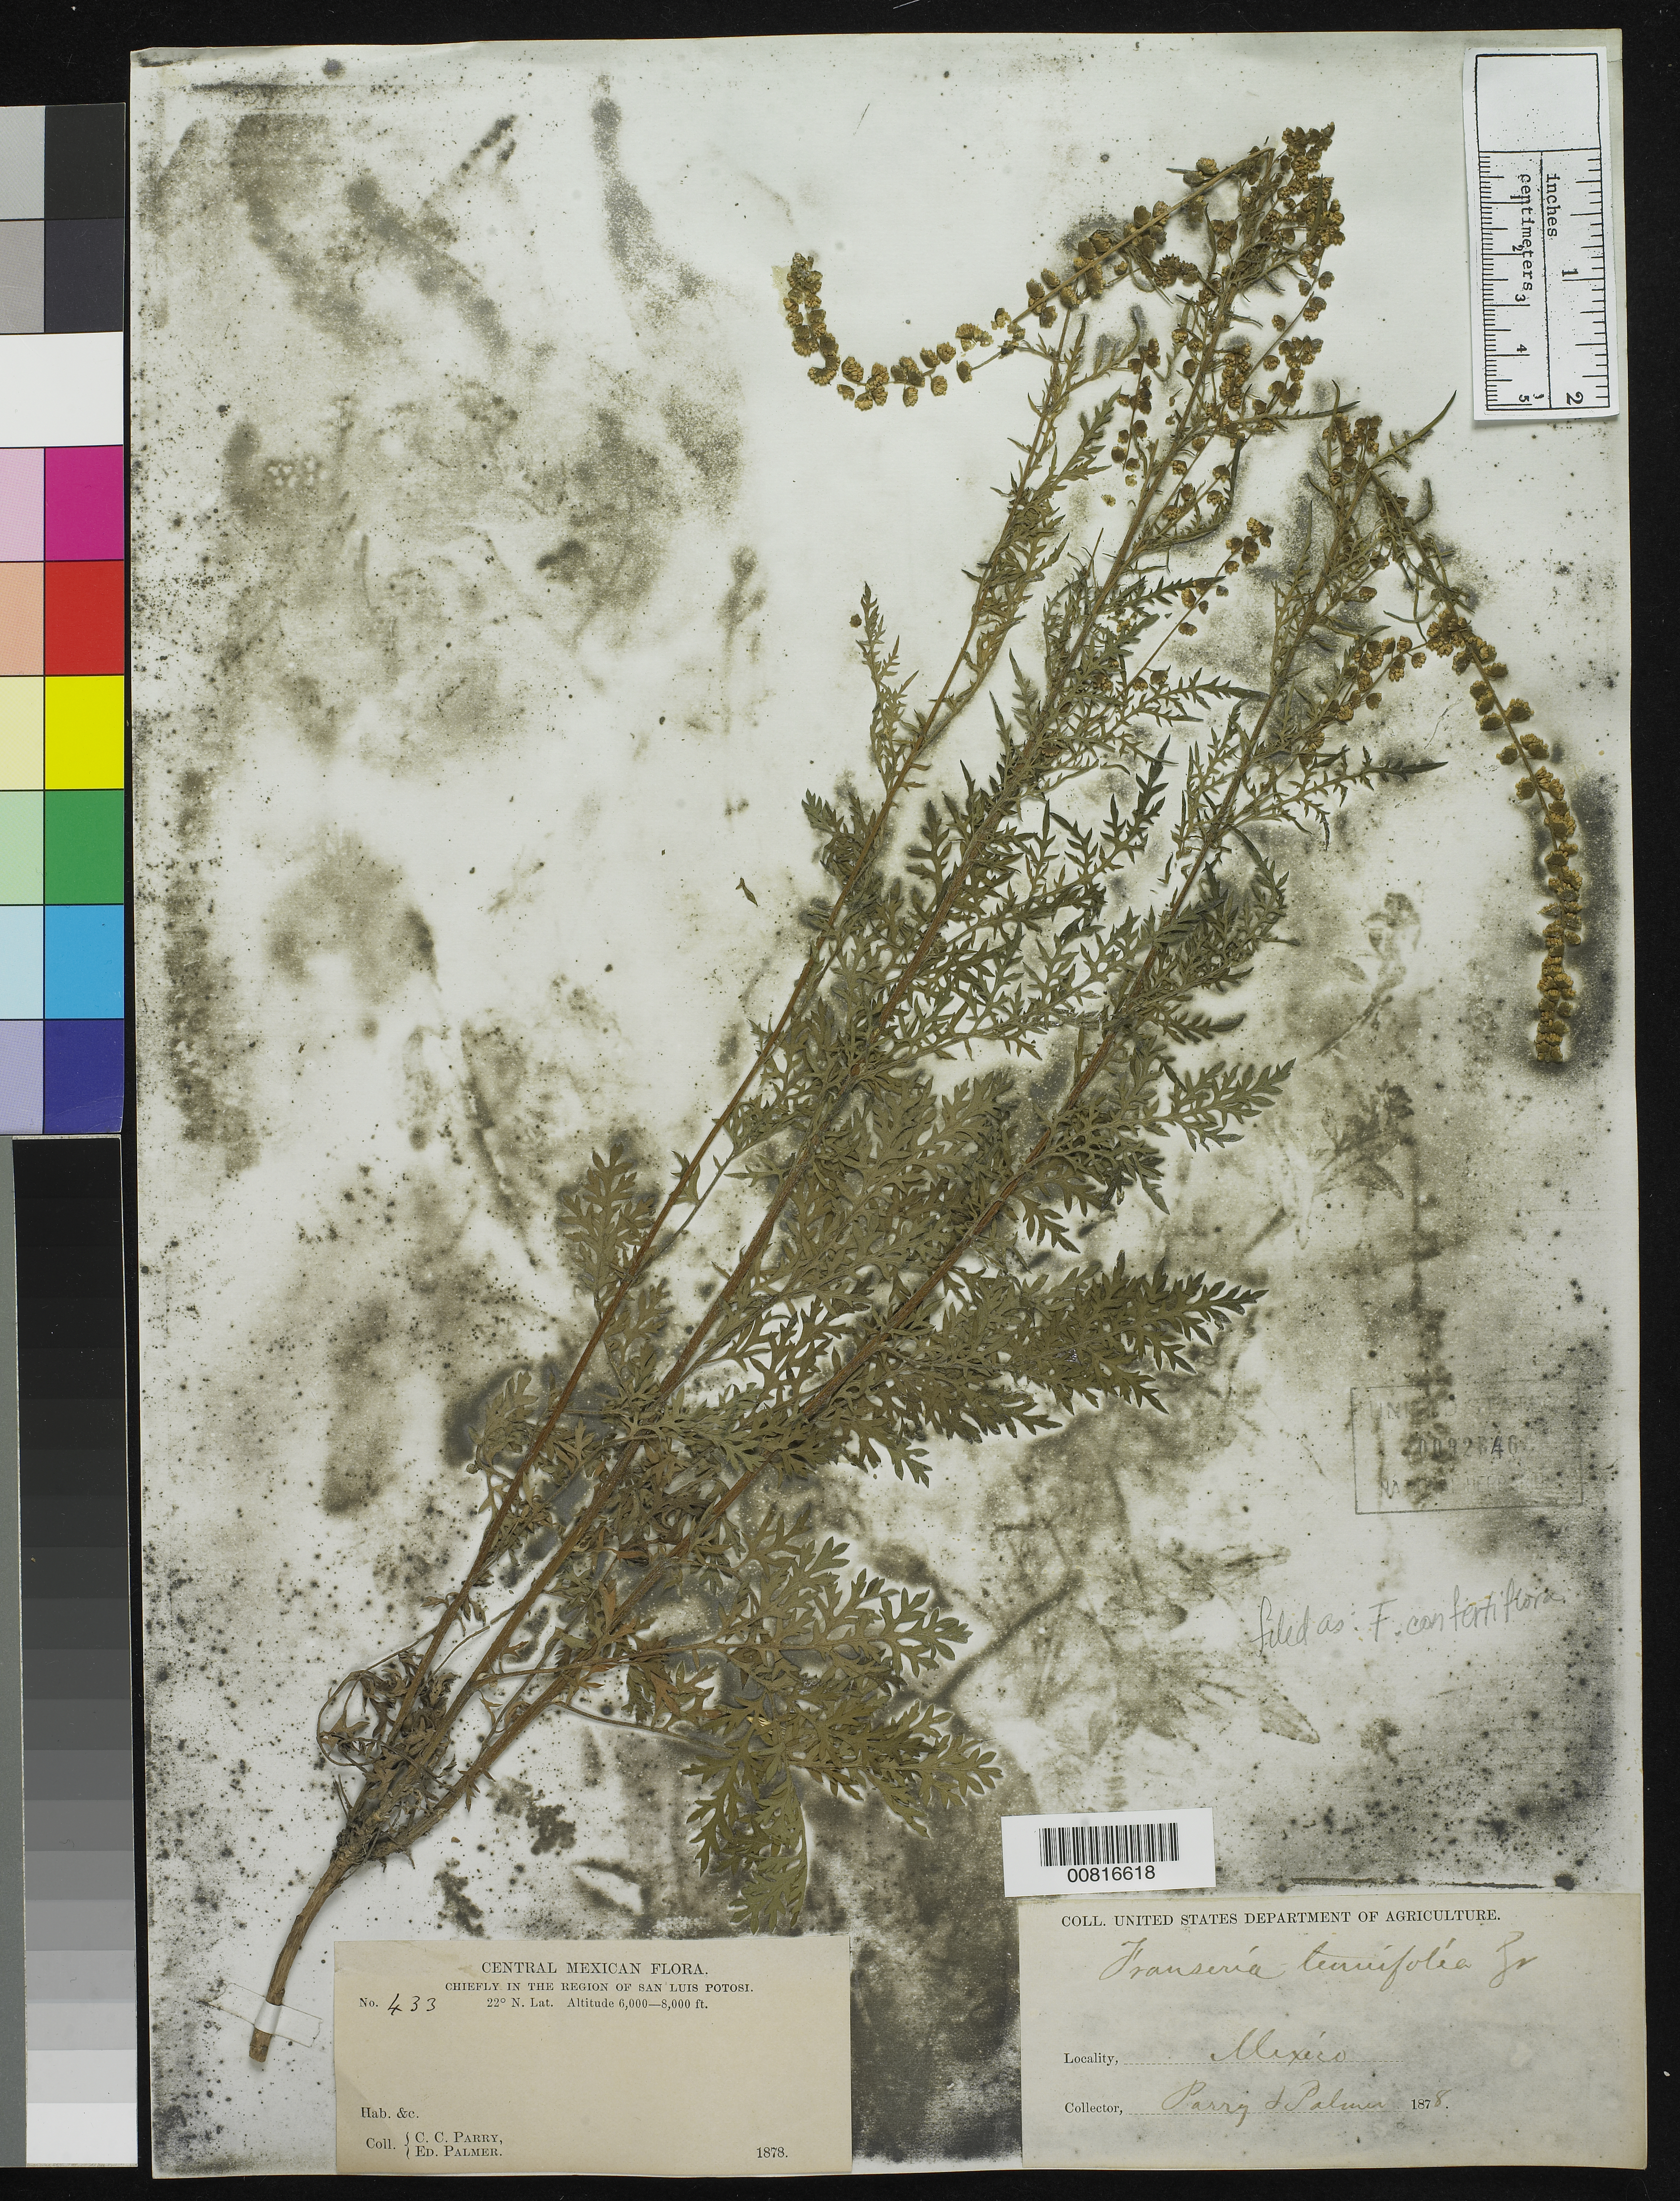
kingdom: Plantae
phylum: Tracheophyta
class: Magnoliopsida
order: Asterales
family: Asteraceae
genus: Franseria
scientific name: Franseria confertiflora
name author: (DC.) Rydb.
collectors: C. C. Parry & E. Palmer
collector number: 433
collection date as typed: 1878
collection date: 1878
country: Mexico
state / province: San Luis Potosí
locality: Chiefly in the region of San Luis Potosí.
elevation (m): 1829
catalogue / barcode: US 92646